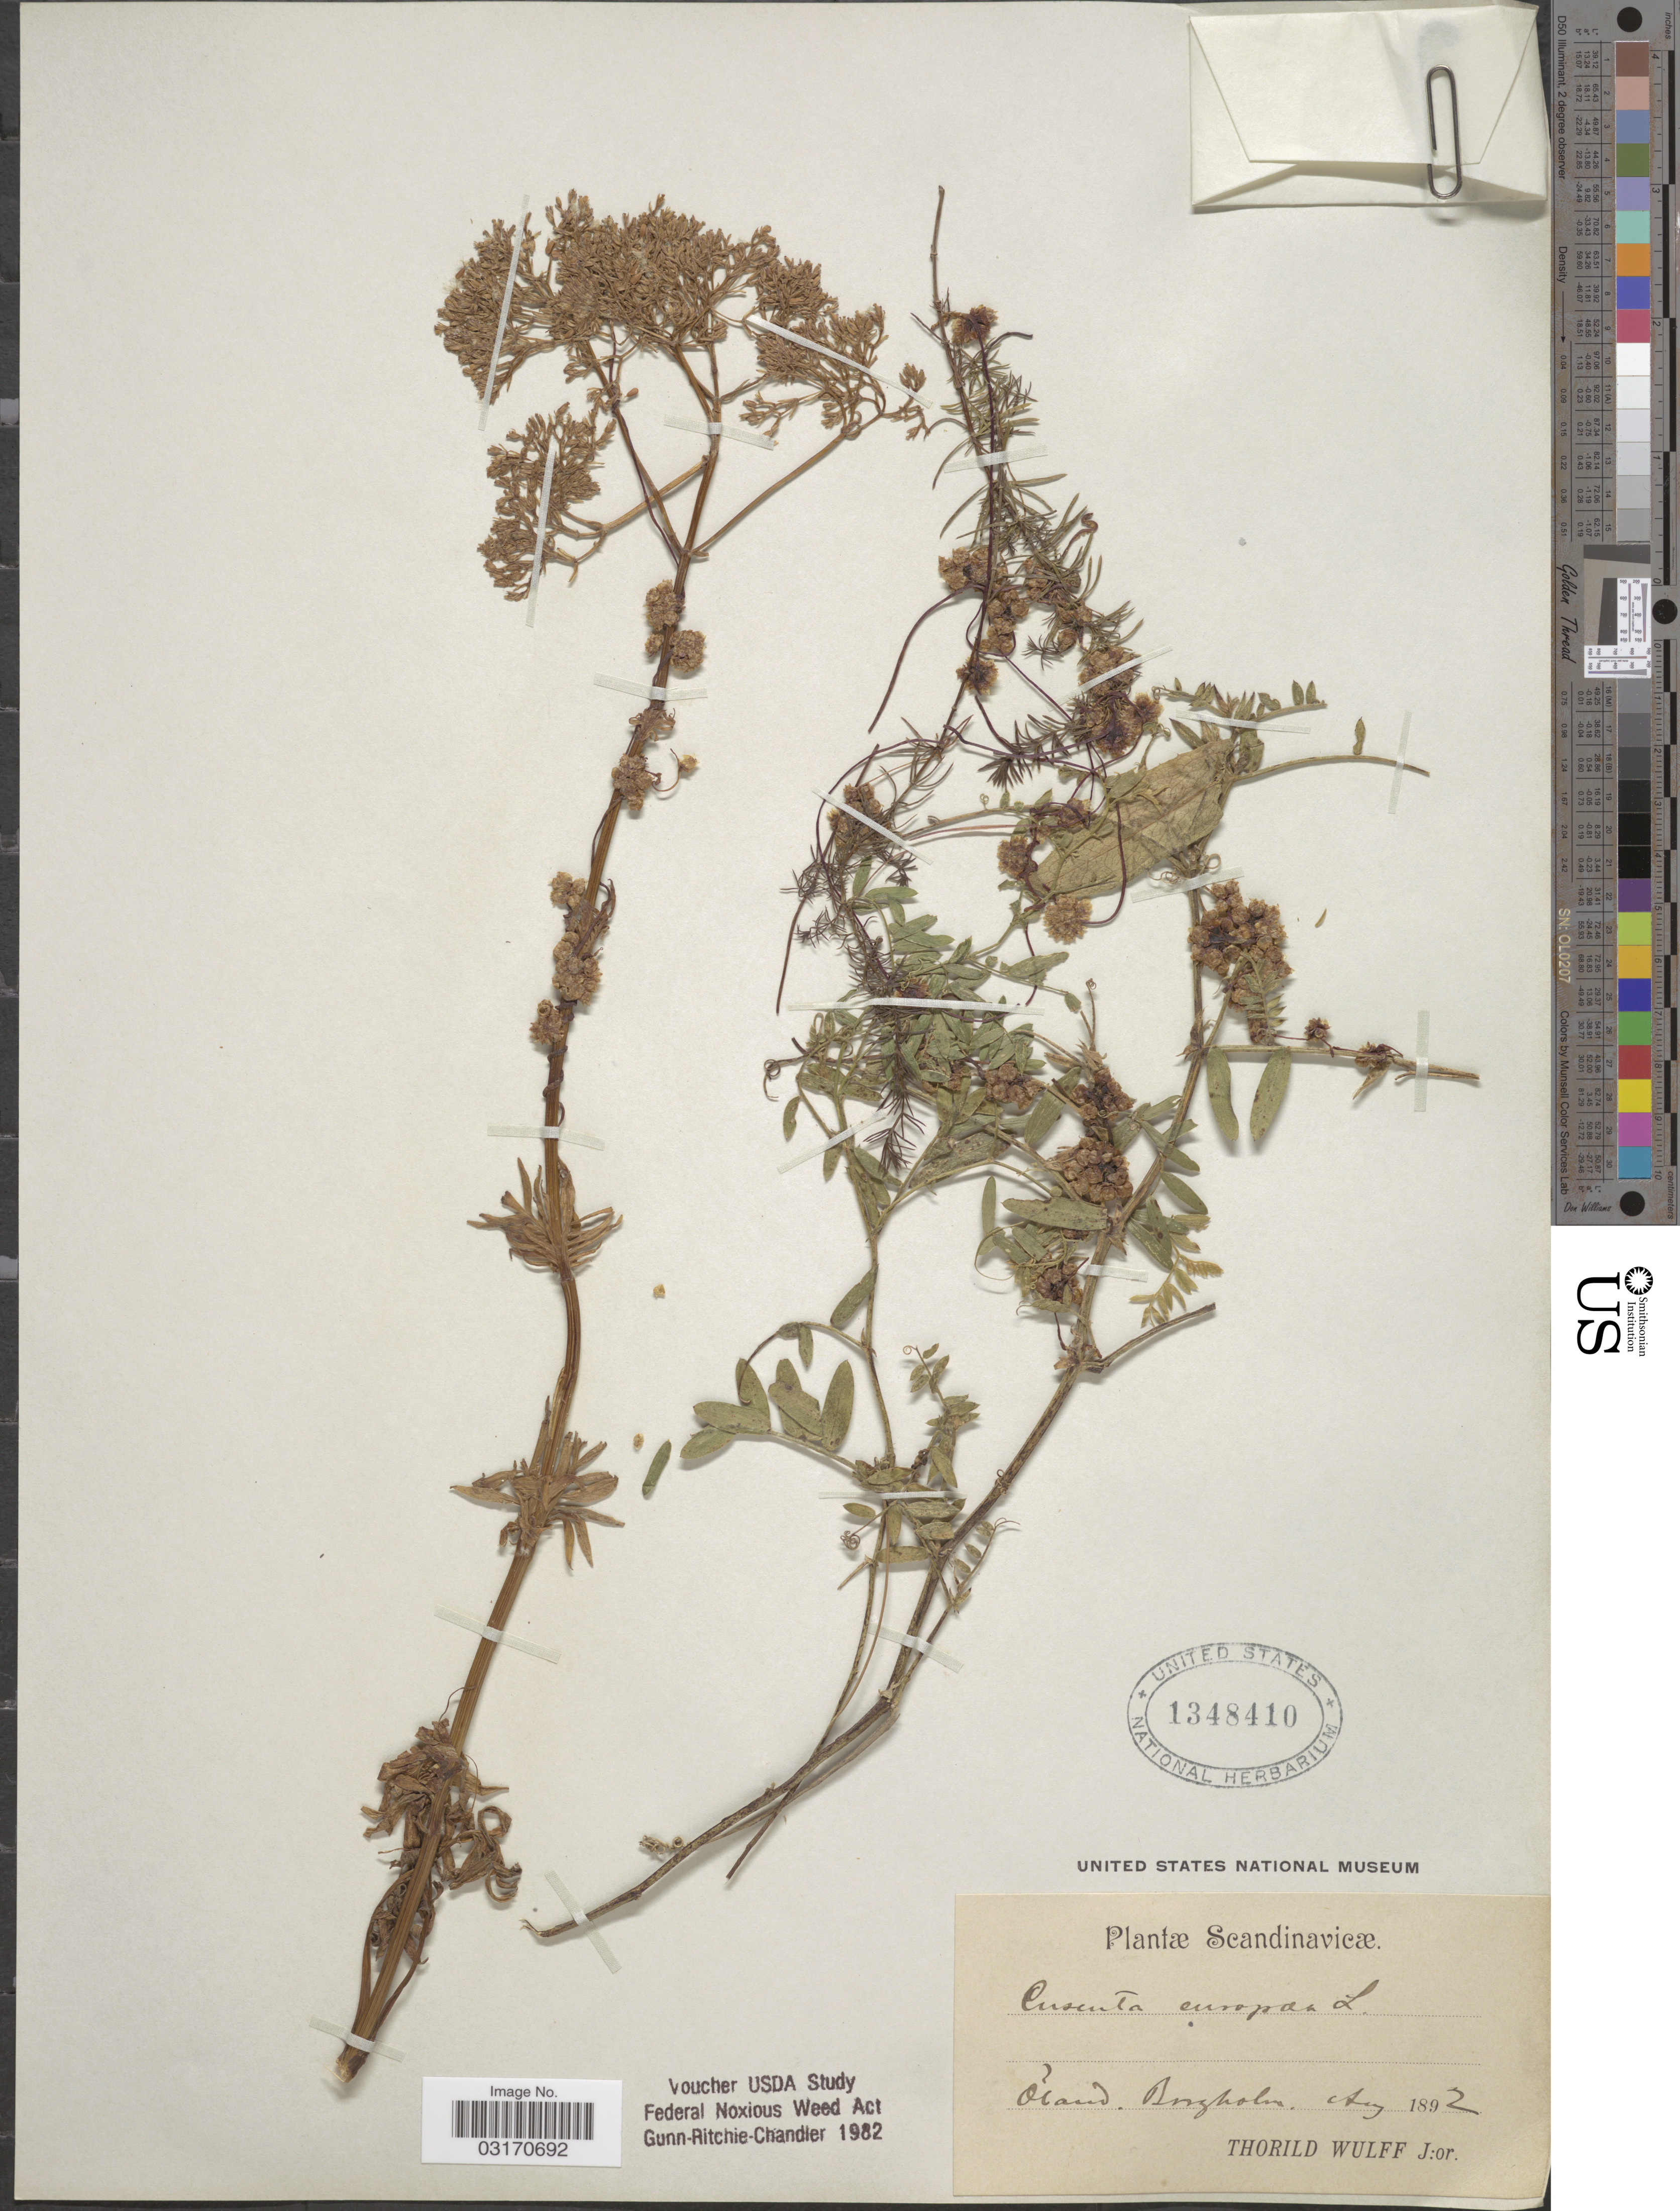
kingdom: Plantae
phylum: Tracheophyta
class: Magnoliopsida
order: Solanales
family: Convolvulaceae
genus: Cuscuta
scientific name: Cuscuta europaea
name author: L.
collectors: T. Wulff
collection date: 1892-08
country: Sweden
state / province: Kalmar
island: Oland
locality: Scandinavicae. Õland. Borgholm.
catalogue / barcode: US 1348410